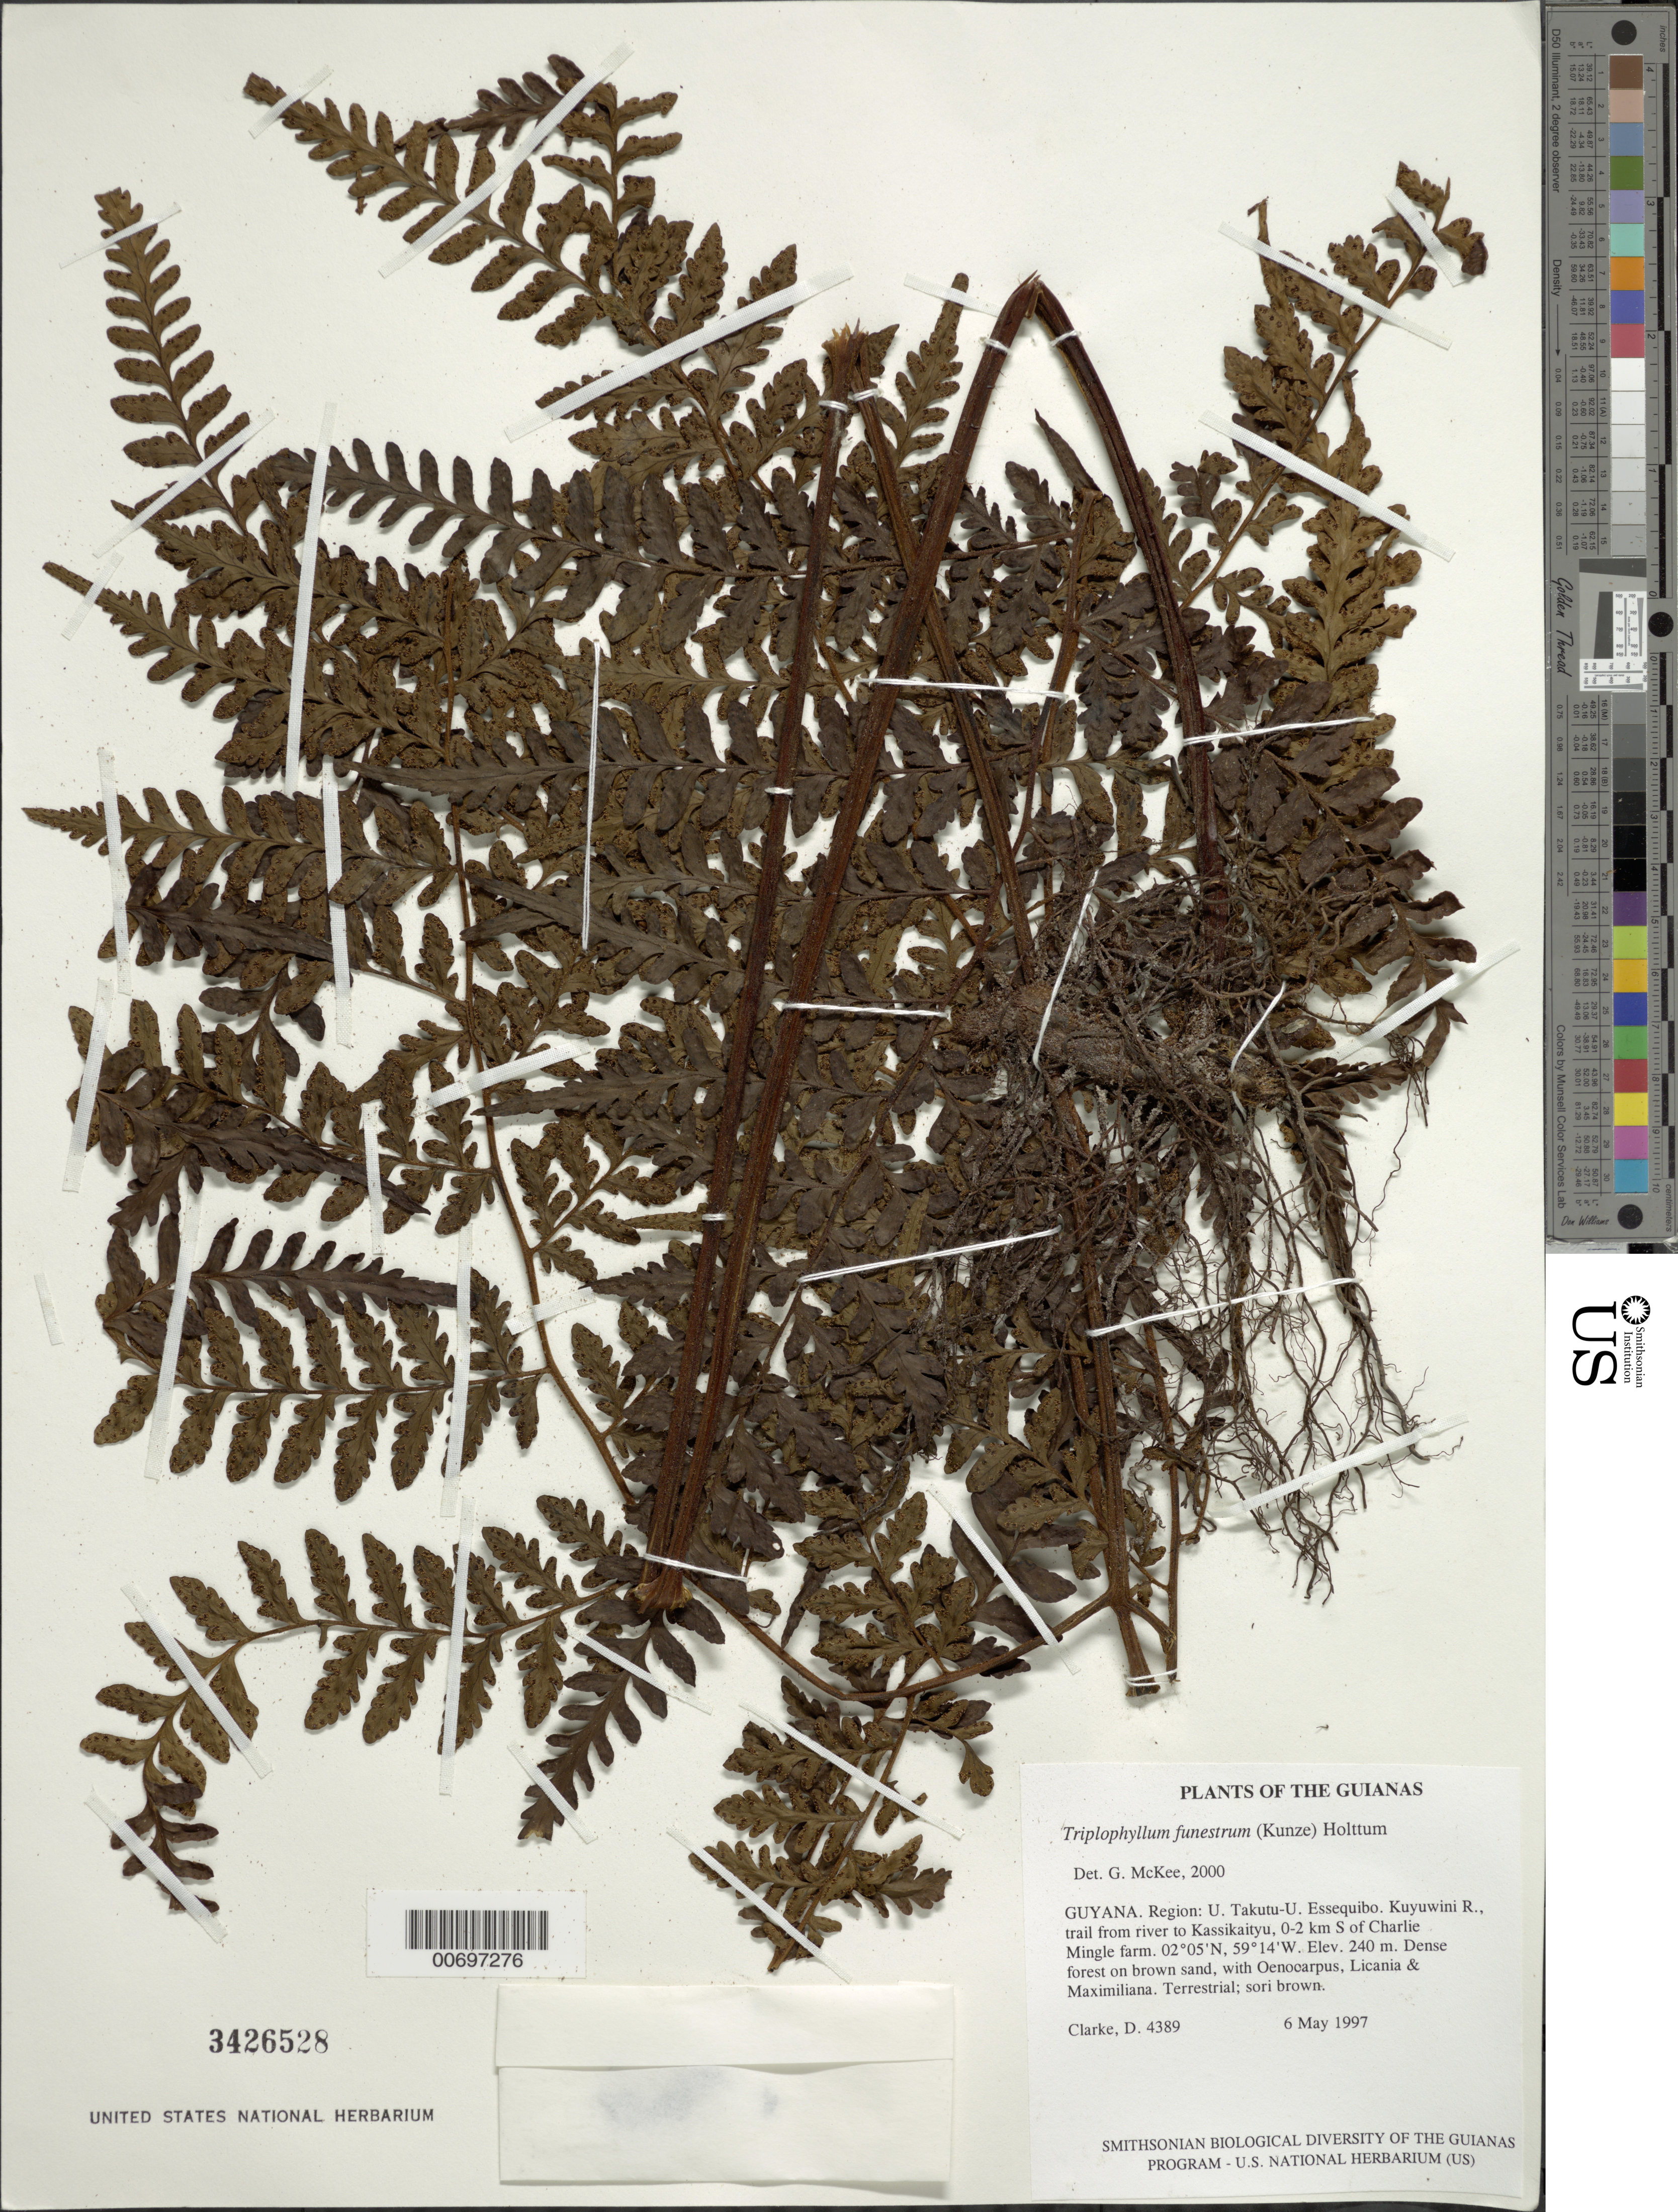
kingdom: Plantae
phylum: Tracheophyta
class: Polypodiopsida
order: Polypodiales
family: Tectariaceae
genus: Triplophyllum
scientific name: Triplophyllum funestum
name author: (Kunze) Holttum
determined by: McKee, G. S., (US), NMNH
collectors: H. D. Clarke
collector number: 4389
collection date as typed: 6 May 1997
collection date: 1997-05-06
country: Guyana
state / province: U. Takutu-U. Essequibo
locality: Kuyuwini R., trail from river to Kassikaityu, 0-2 km S of Charlie Mingle farm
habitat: Dense forest on brown sand, with Oenocarpus, Licania & Maximiliana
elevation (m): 240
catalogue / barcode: US 3426528